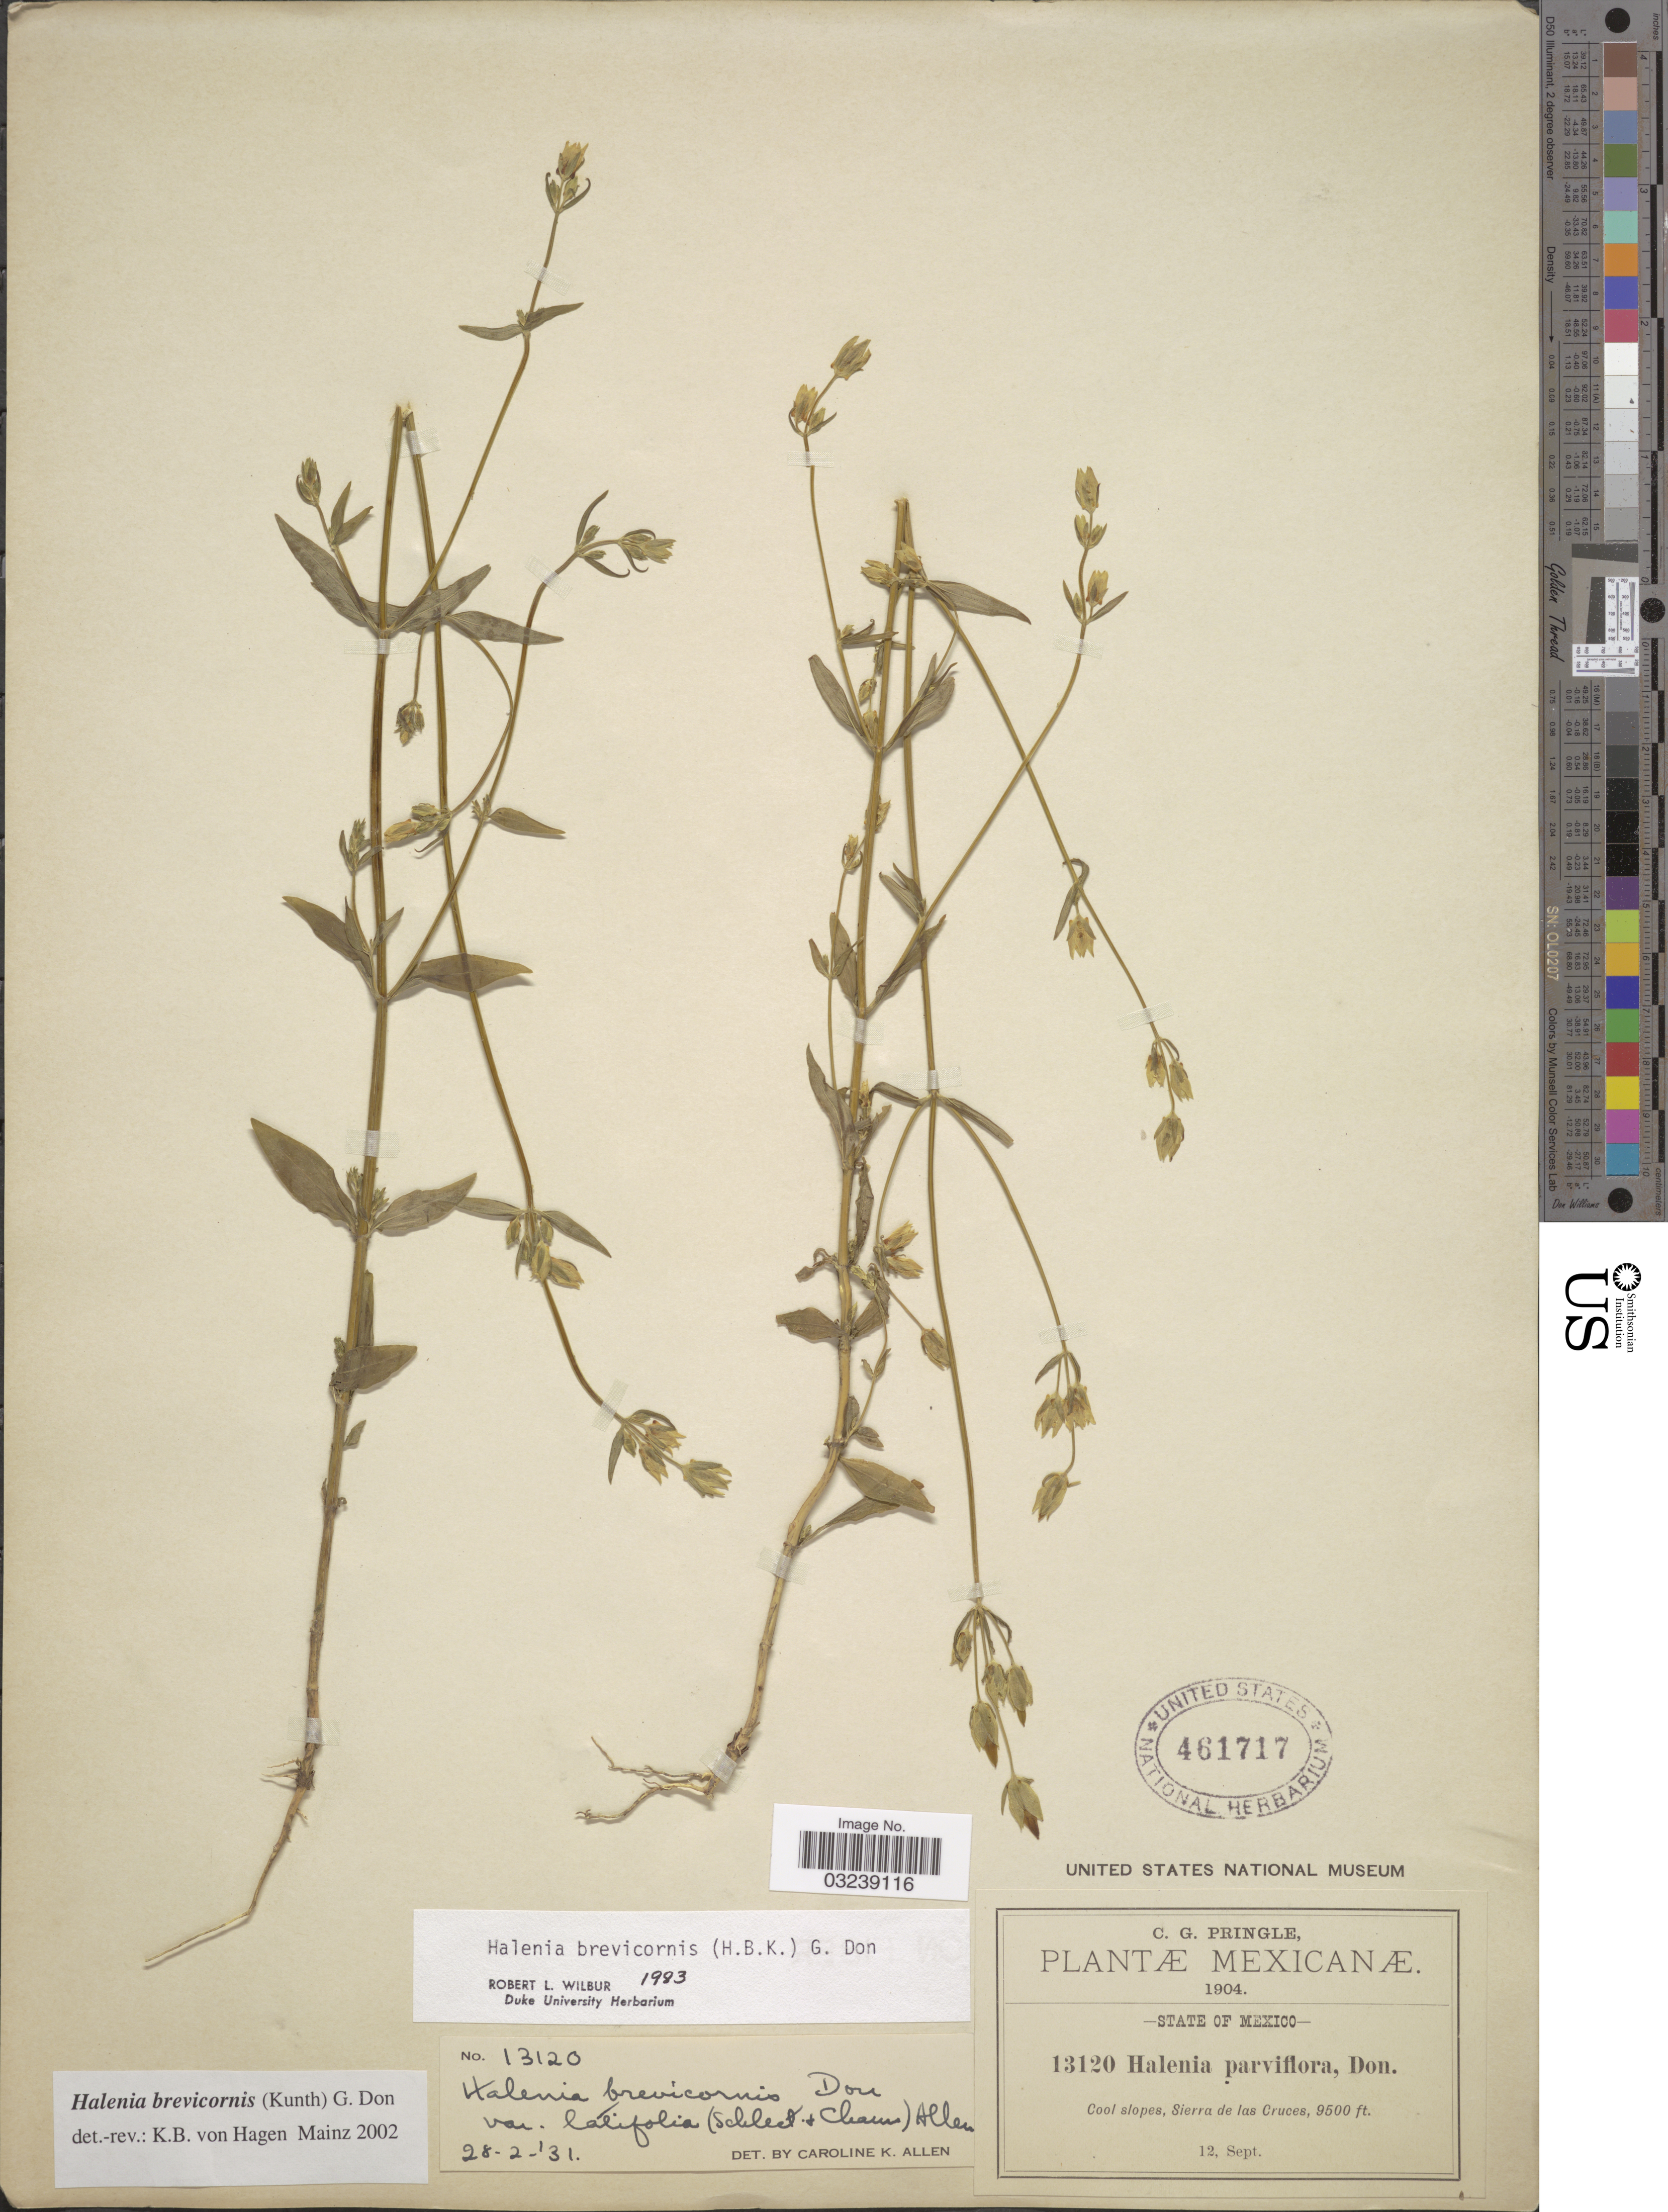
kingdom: Plantae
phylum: Tracheophyta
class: Magnoliopsida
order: Gentianales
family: Gentianaceae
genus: Halenia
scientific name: Halenia brevicornis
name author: (Kunth) G. Don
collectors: C. G. Pringle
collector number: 13120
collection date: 1904-09-12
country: Mexico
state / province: México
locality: Cool slopes, Sierra de las Cruces.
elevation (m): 2896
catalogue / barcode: US 461717